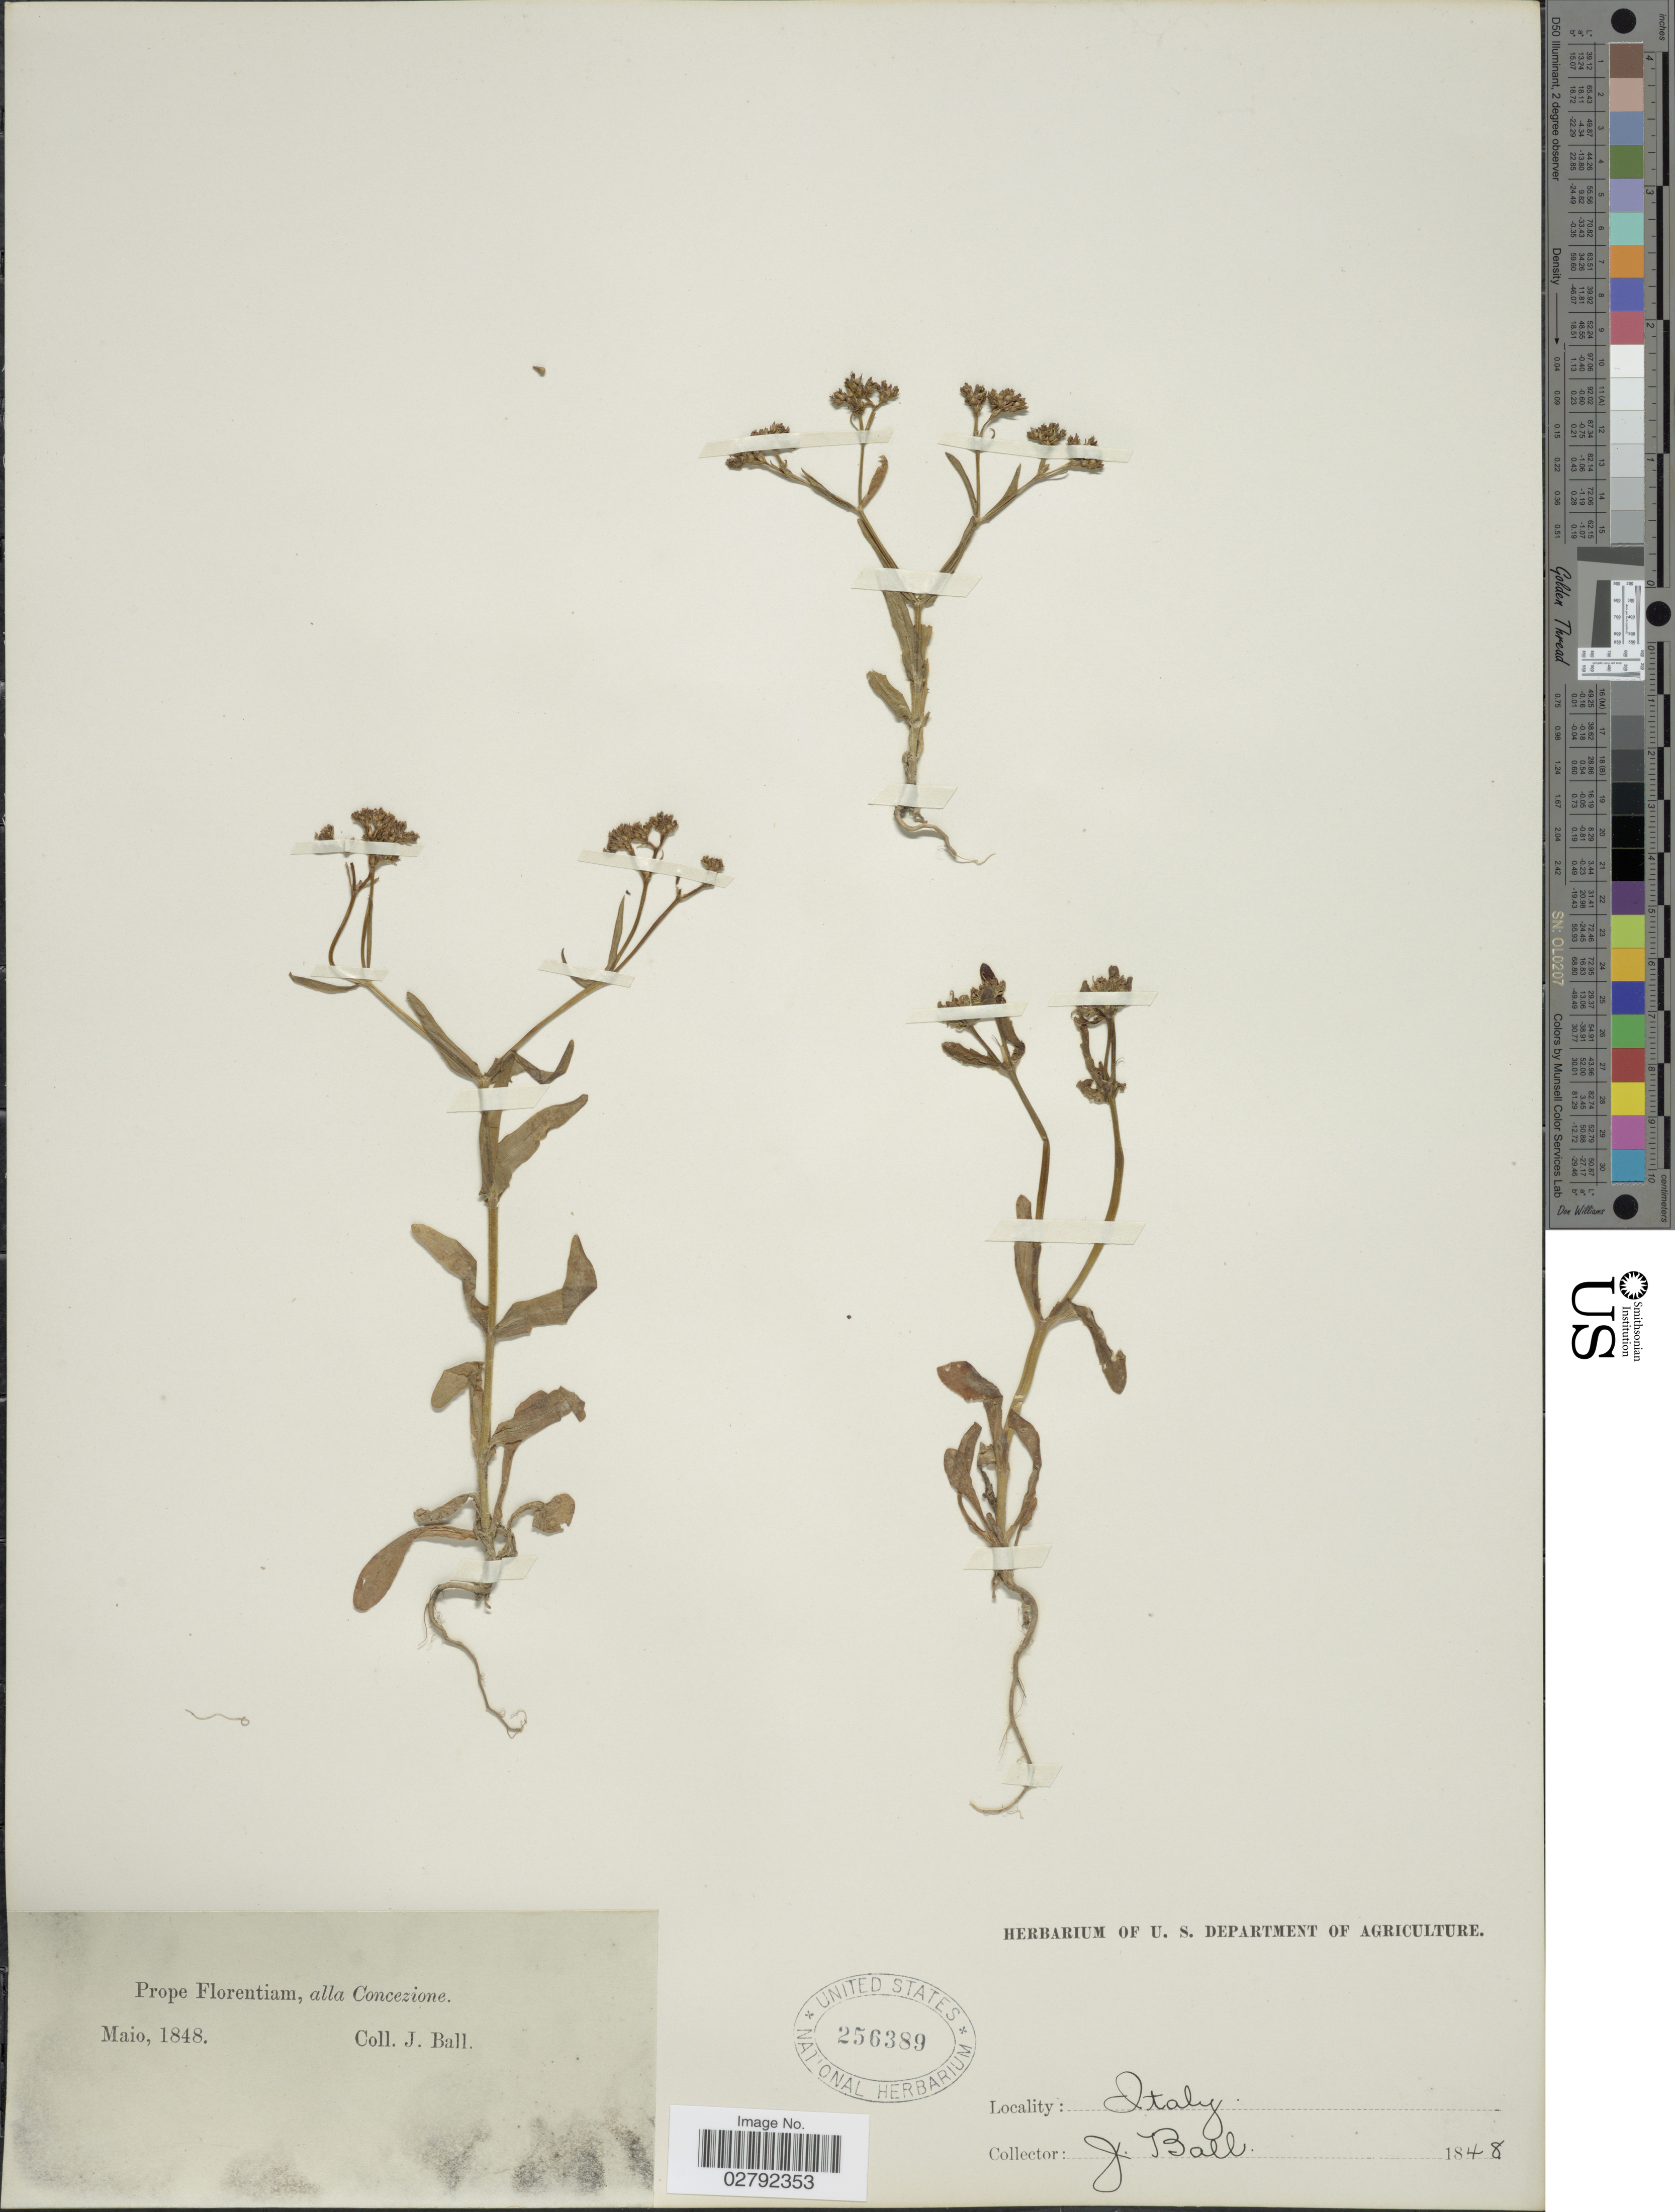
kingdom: Plantae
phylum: Tracheophyta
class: Magnoliopsida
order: Dipsacales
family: Caprifoliaceae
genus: Valerianella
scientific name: Valerianella sp.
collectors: J. Ball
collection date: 1848-05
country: Italy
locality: Prope Florentiam, alla Concezione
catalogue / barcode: US 256389